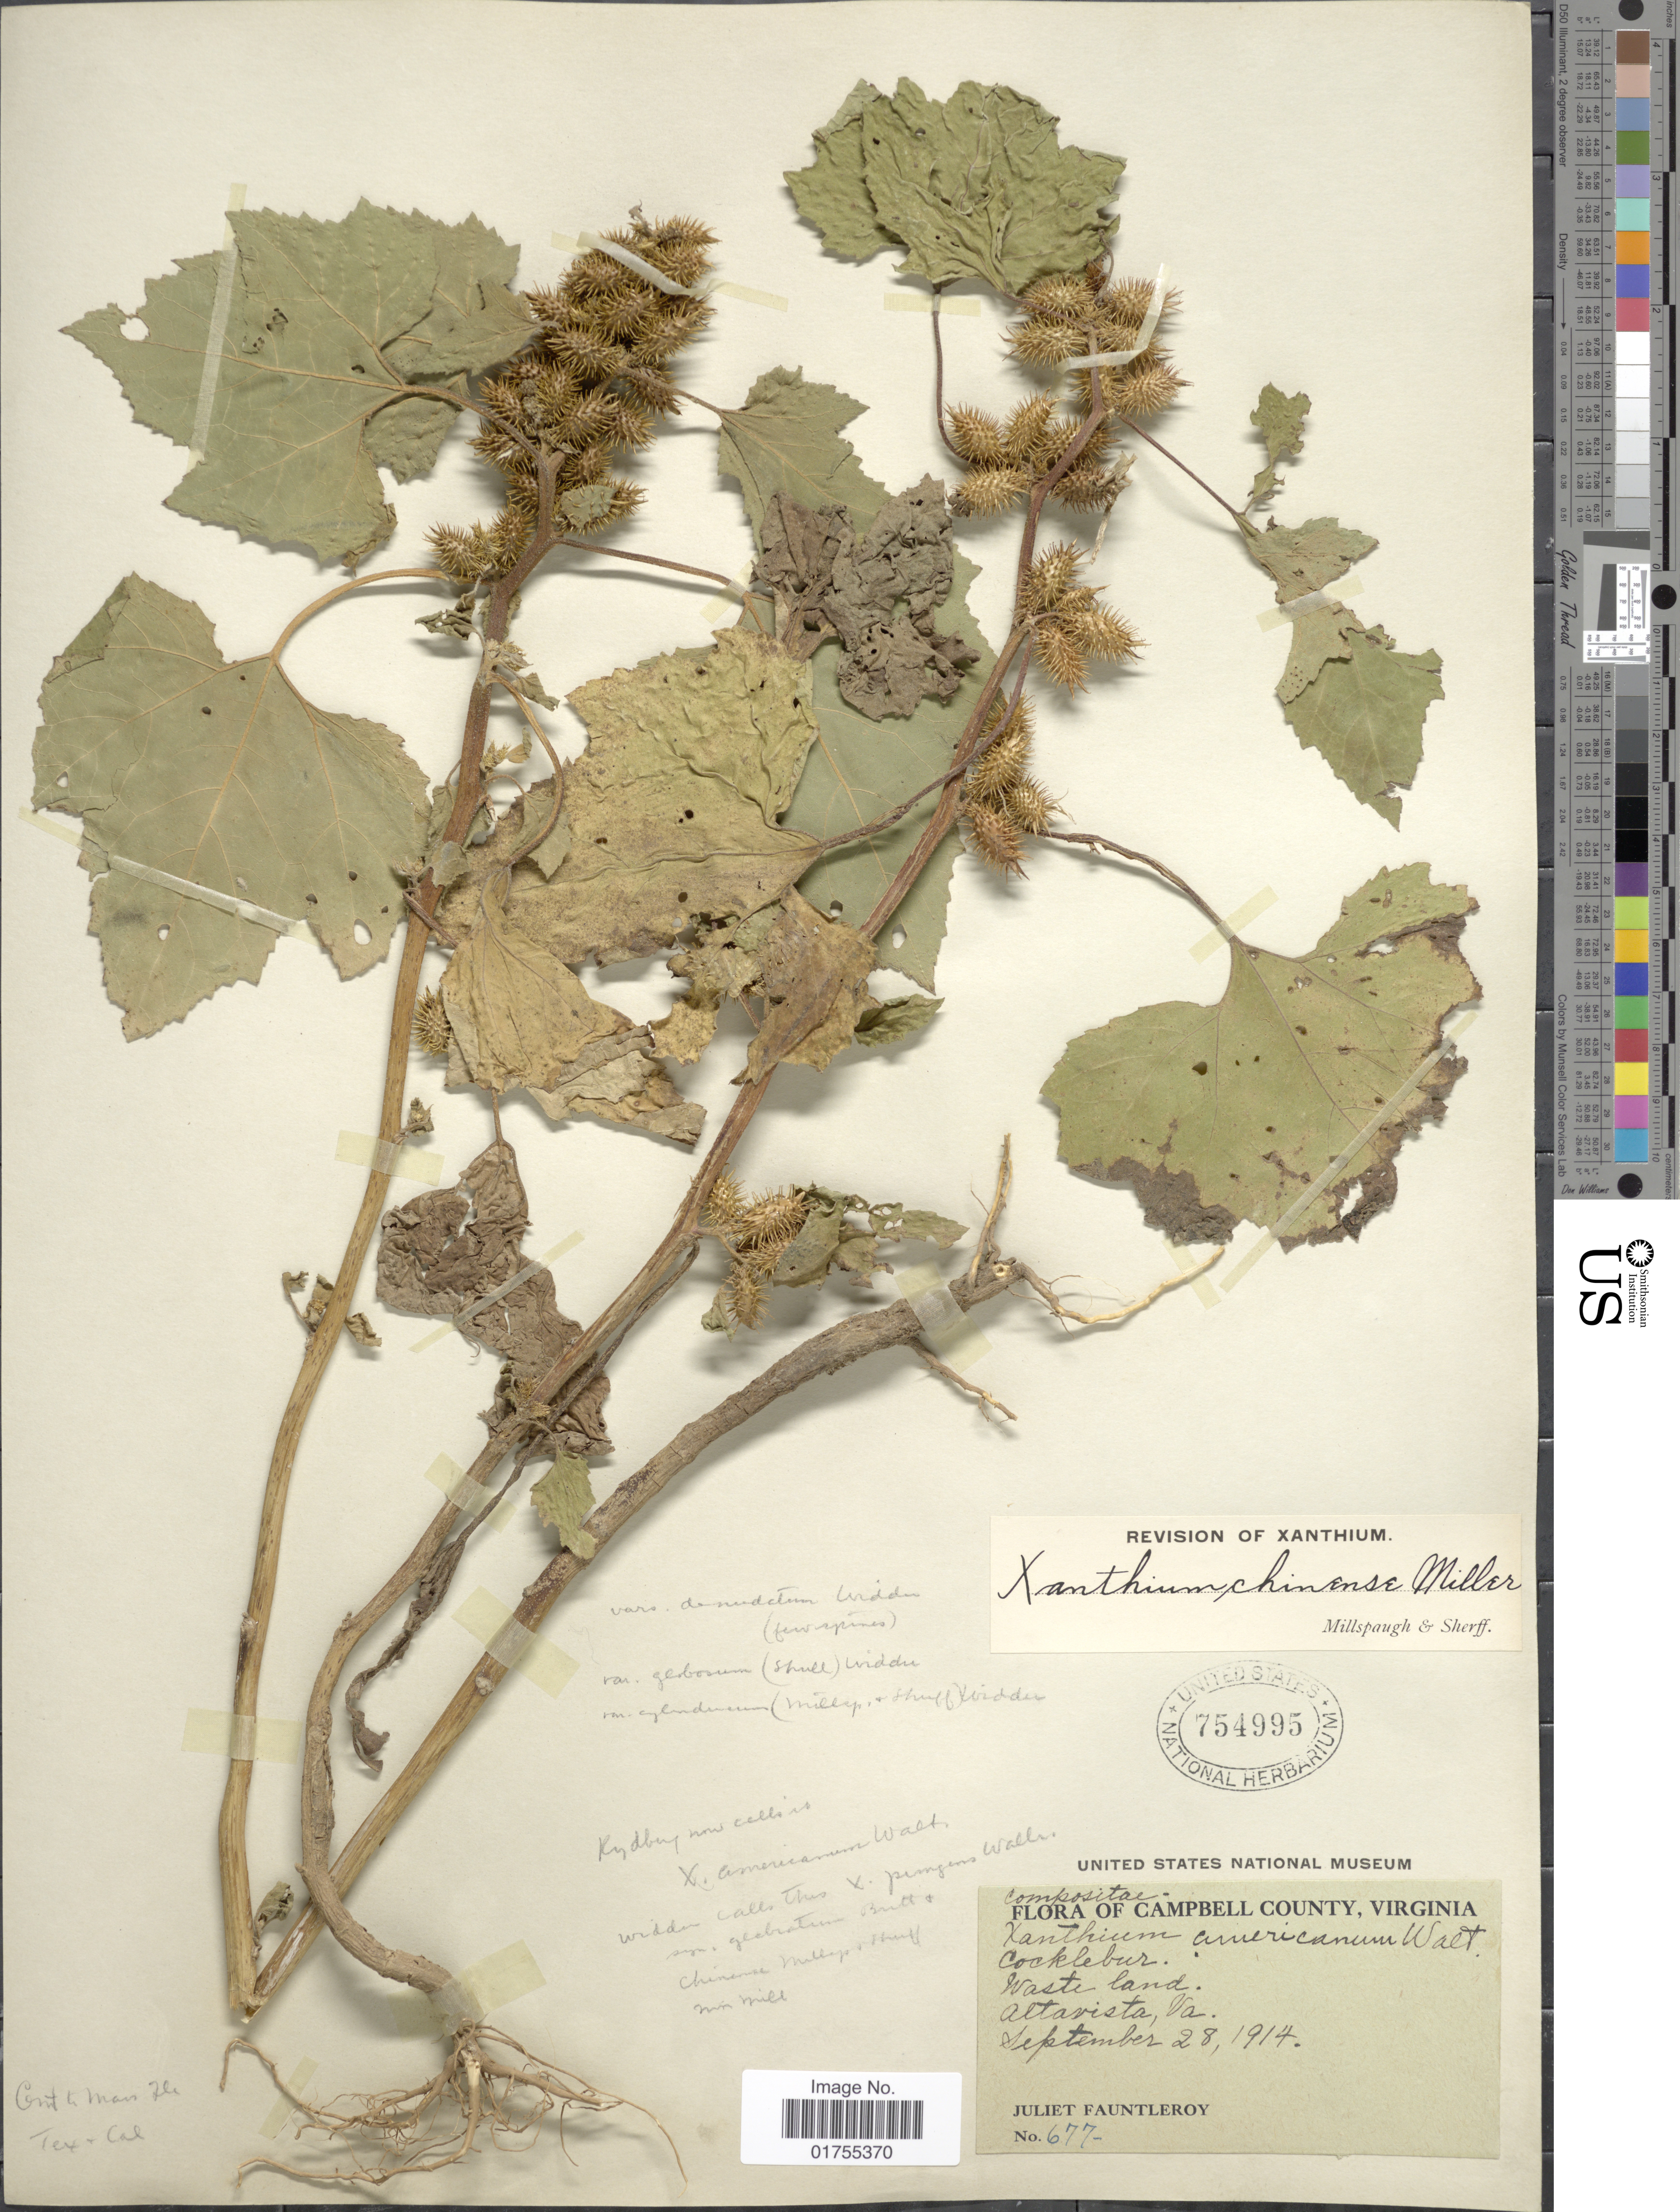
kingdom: Plantae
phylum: Tracheophyta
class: Magnoliopsida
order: Asterales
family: Asteraceae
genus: Xanthium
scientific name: Xanthium strumarium var. glabratum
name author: Mill.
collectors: J. Fauntleroy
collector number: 677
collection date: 1914-09-28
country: United States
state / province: Virginia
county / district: Campbell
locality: Campbell County, Altavista, Va.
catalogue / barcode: US 754995